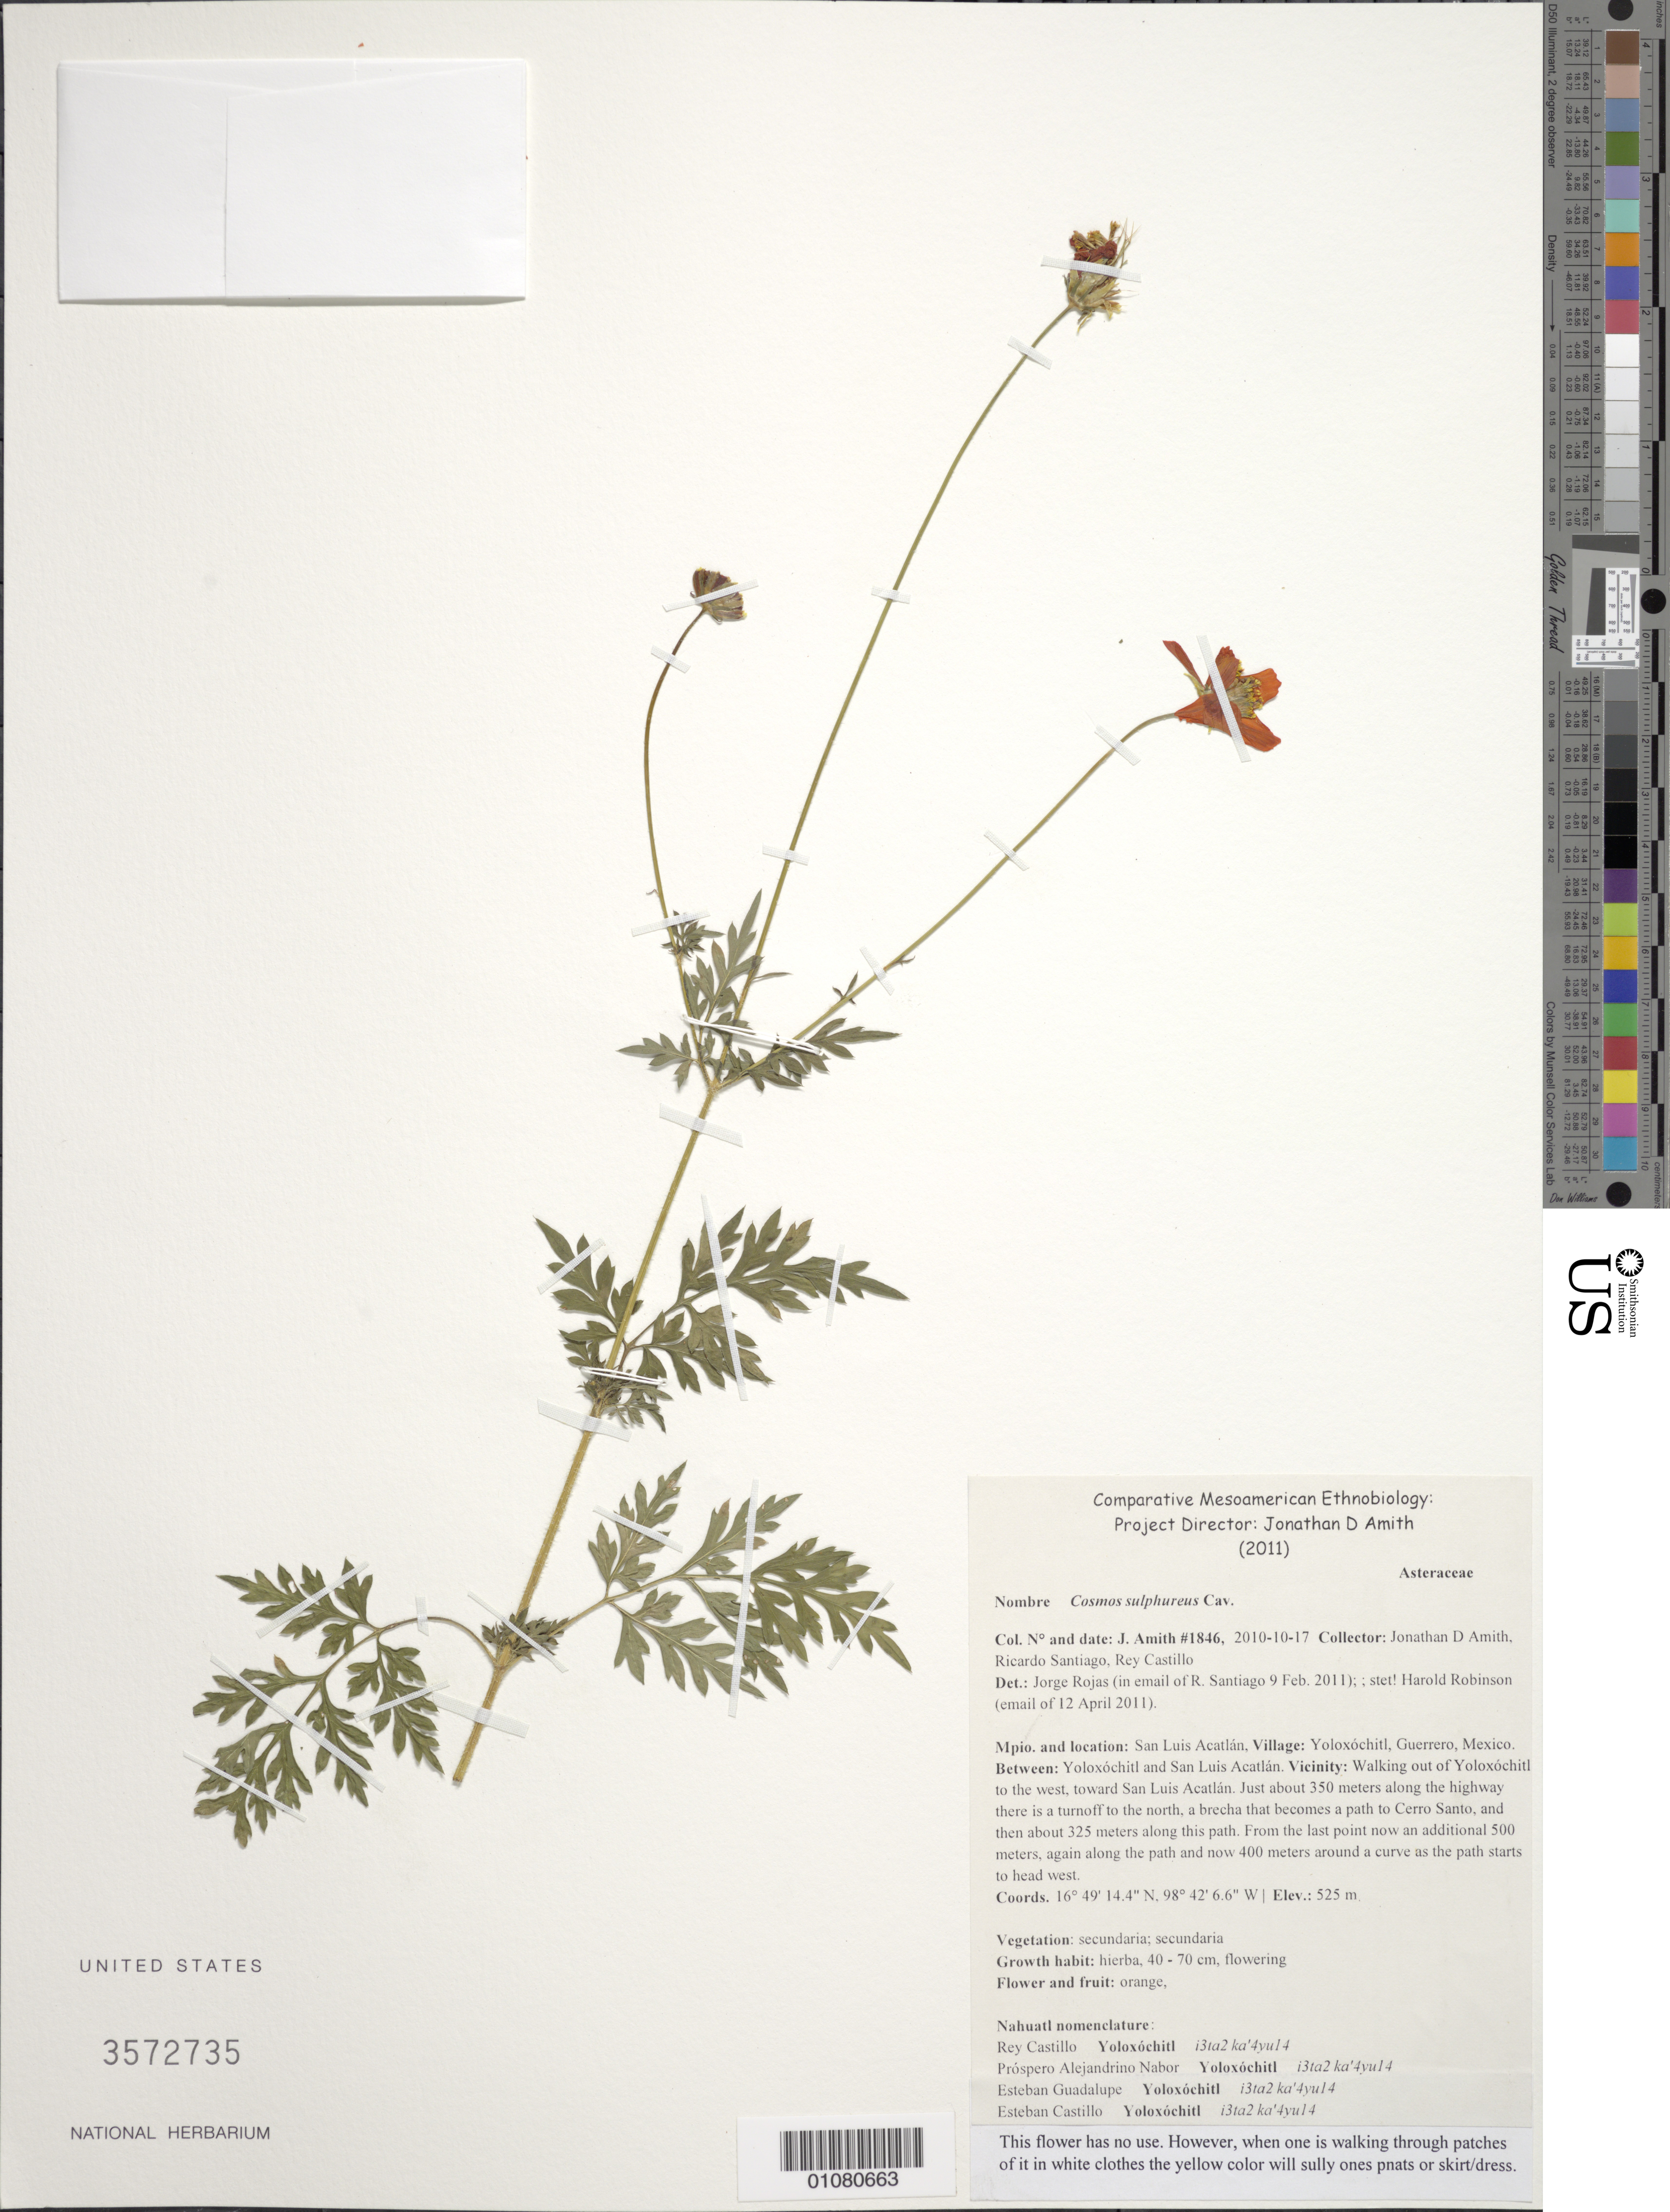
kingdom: Plantae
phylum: Tracheophyta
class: Magnoliopsida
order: Asterales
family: Asteraceae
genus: Cosmos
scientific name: Cosmos sulphureus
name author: Cav.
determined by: Rojas, Jorge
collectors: J. D. Amith, R. Santiago & R. Castillo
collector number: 1846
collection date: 2010-10-17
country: Mexico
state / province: Guerrero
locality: Yoloxóchitl, San Luis Acatlán. Walking out of Yoloxóchitl to the west, toward San Luis Acatlán. Just about 350m along the highway there is a turnoff to the north, a brecha that becomes a path to Cerro Santo, and then..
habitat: Vegetation secundaria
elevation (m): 525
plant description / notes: Determination of J. Rojas in email of R. Santiago 9 Feb 2011. !H. Robinson 2011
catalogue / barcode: US 3572735